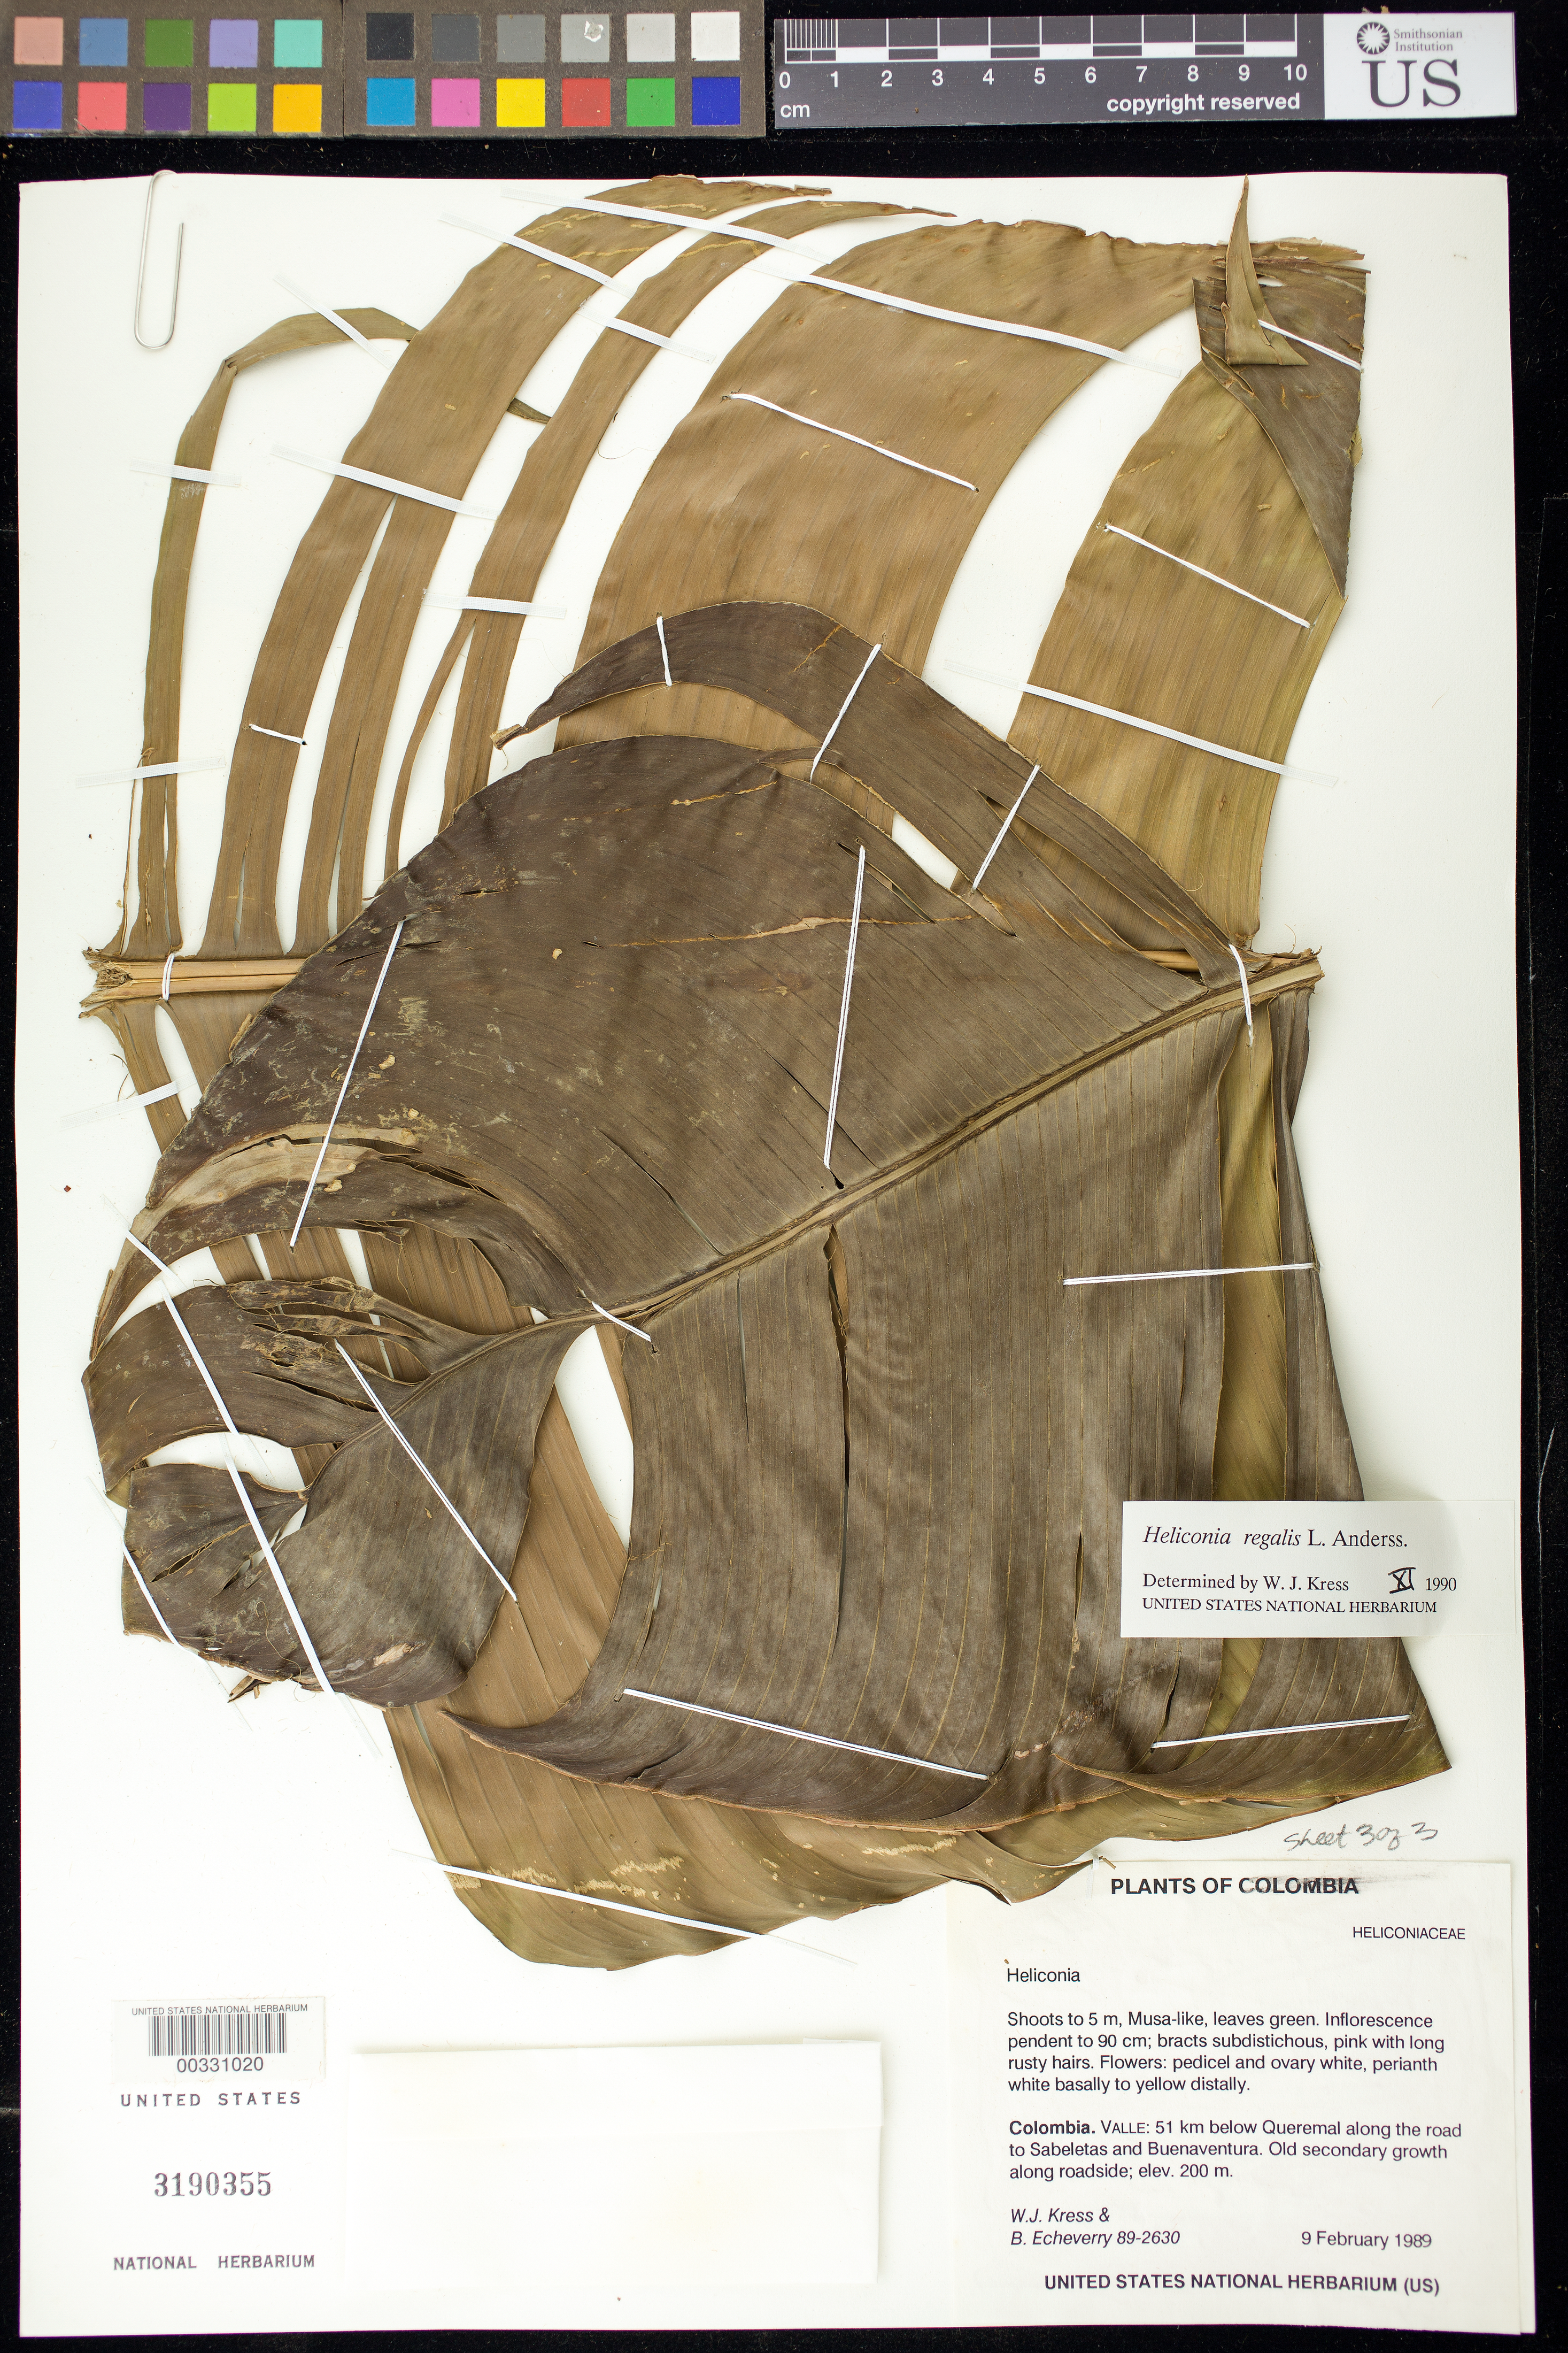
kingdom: Plantae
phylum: Tracheophyta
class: Liliopsida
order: Zingiberales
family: Heliconiaceae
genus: Heliconia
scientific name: Heliconia regalis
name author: L. Andersson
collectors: W. J. Kress & B. Echeverry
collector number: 89-2630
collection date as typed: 09 Feb 1989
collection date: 1989-02-09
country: Colombia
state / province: Valle del Cauca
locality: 51 km below Queremal along road to Sabeletas and Buena Ventura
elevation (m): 200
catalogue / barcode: US 3190355